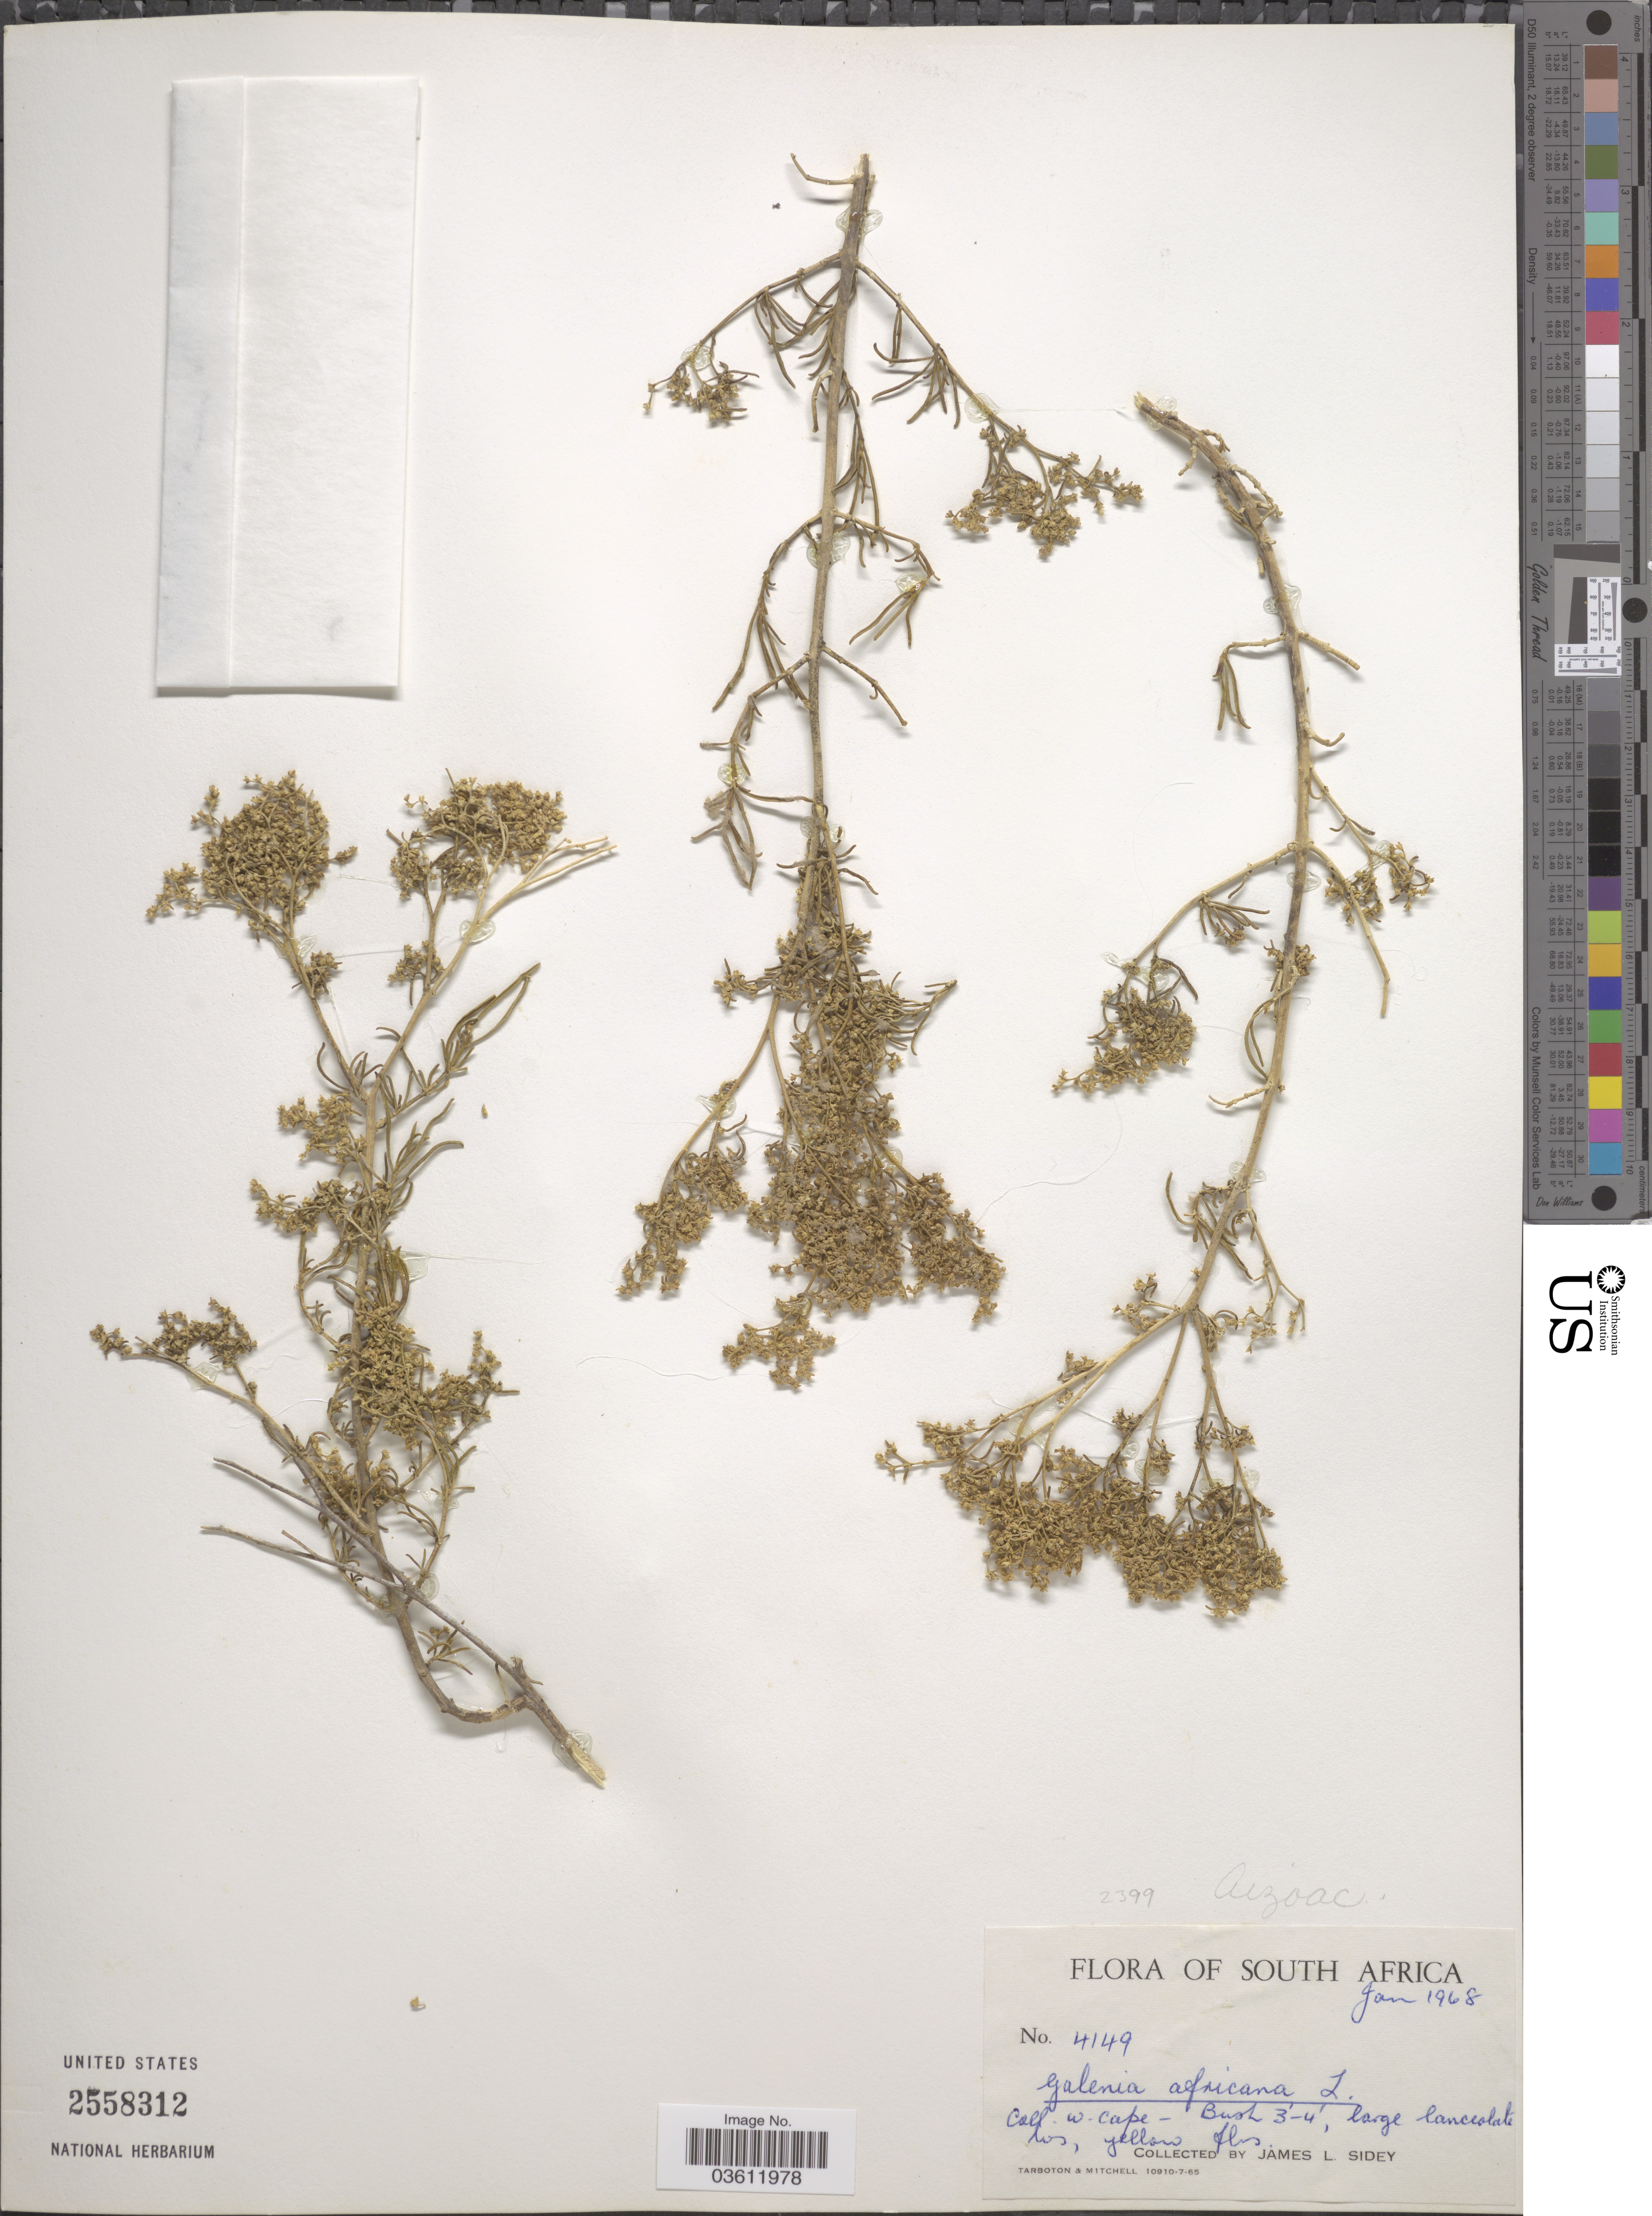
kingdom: Plantae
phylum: Tracheophyta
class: Magnoliopsida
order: Caryophyllales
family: Aizoaceae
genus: Aizoon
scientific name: Aizoon africanum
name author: (L.) Klak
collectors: J. L. Sidey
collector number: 4149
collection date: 1968-01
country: South Africa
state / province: Western Cape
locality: W. Cape.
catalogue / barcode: US 2558312